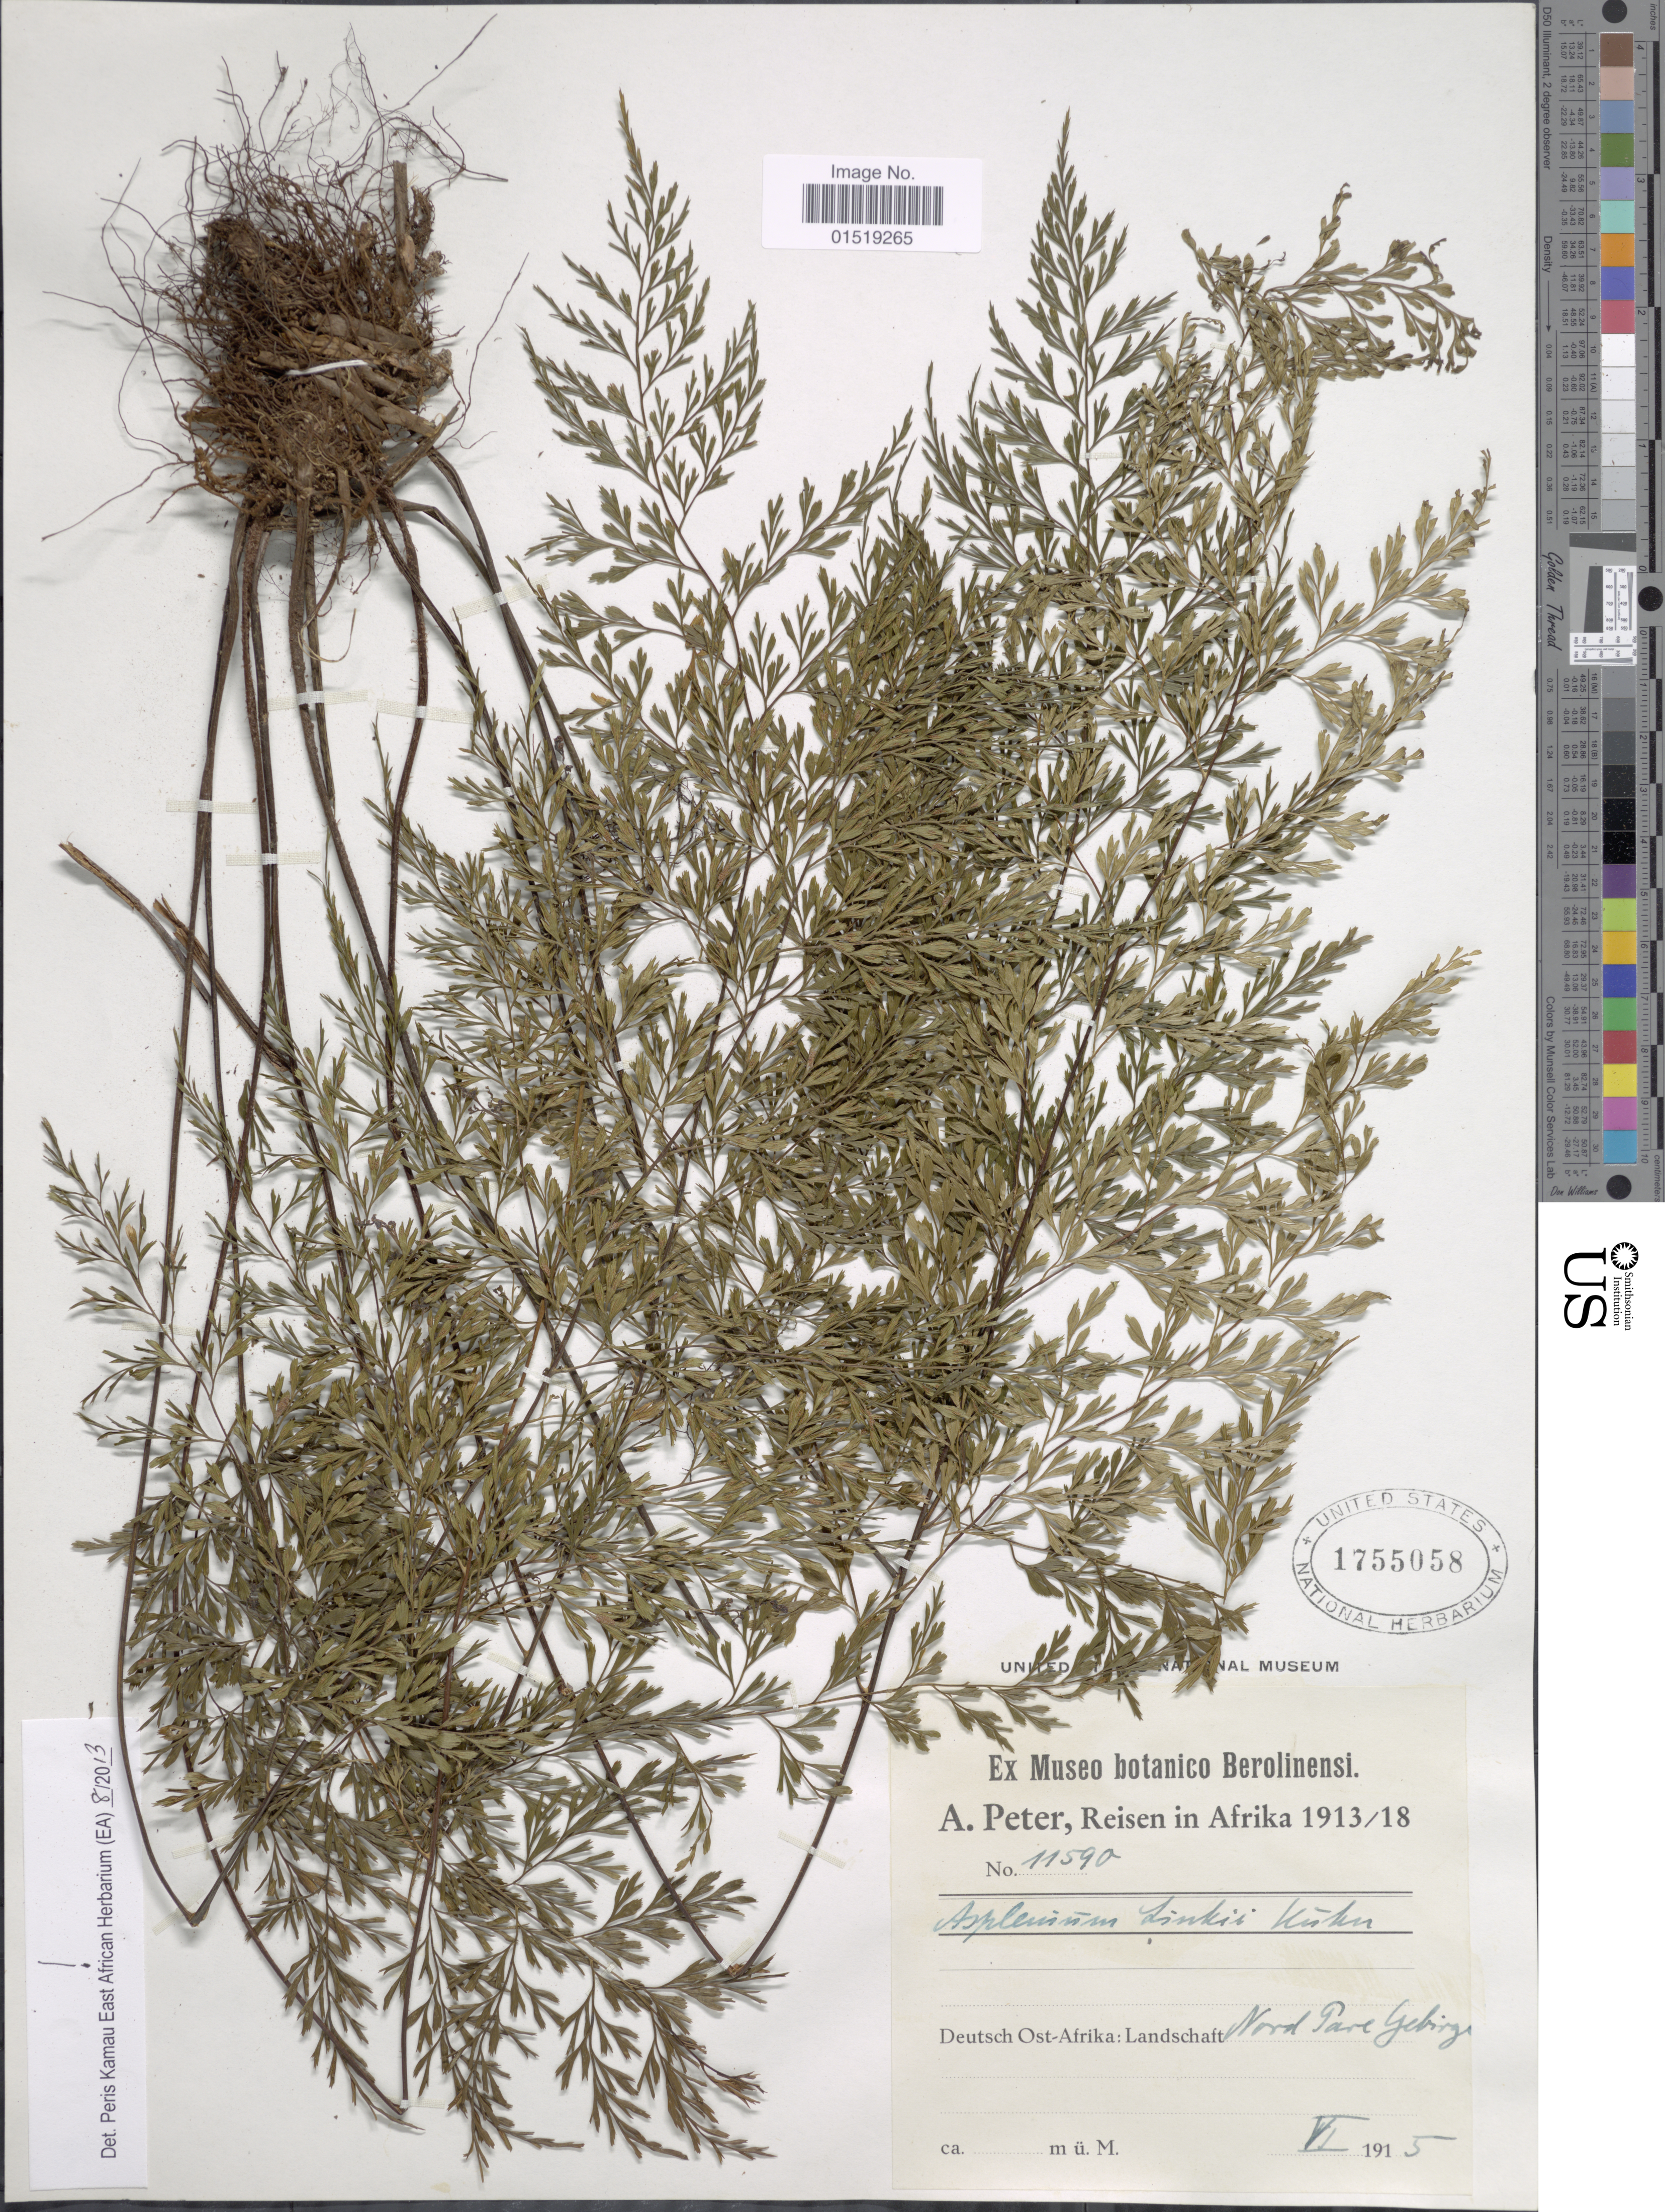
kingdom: Plantae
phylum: Tracheophyta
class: Polypodiopsida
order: Polypodiales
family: Aspleniaceae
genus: Asplenium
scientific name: Asplenium linckii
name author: Kuhn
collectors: A. Peter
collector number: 11590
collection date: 1915-06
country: Tanzania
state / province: Kilimanjaro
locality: Deutsch Ost-Afrika: Landschaft Nord Parc Gebirge.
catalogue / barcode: US 1755058